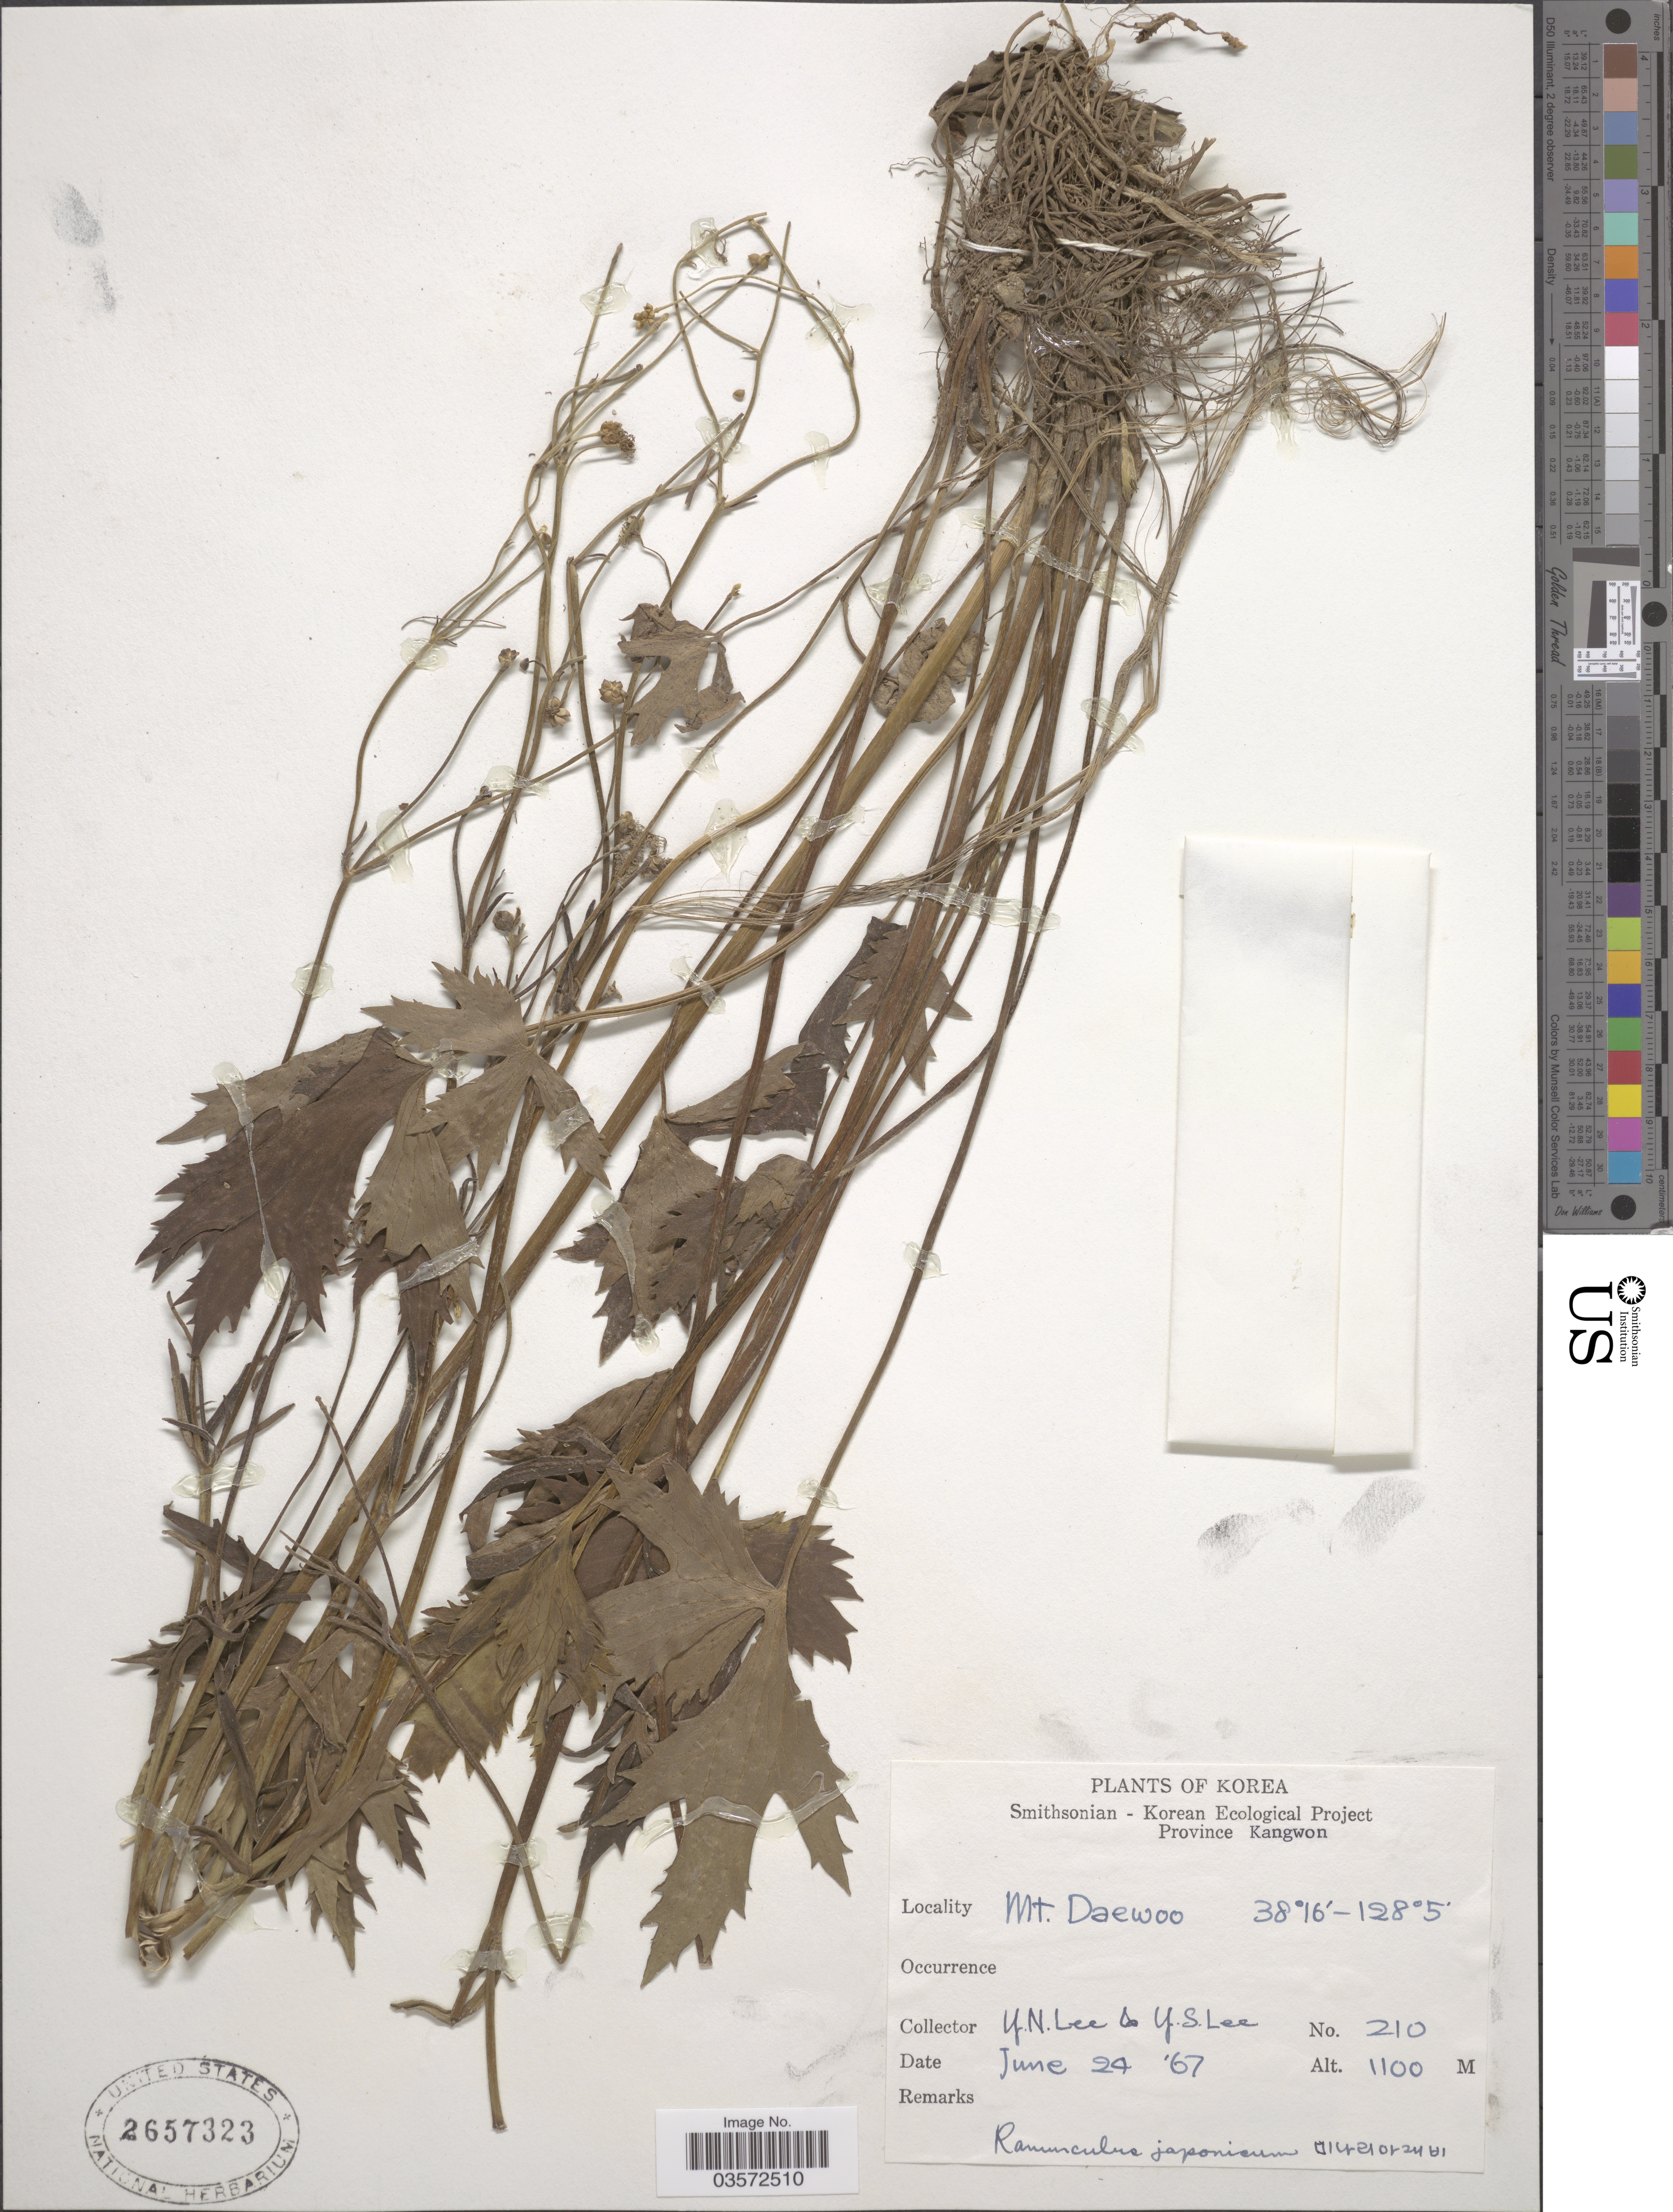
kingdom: Plantae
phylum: Tracheophyta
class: Magnoliopsida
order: Ranunculales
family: Ranunculaceae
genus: Ranunculus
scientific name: Ranunculus japonicus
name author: Thunb.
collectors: Y. N. Lee & Y. S. Lee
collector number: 210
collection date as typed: Transcribed d/m/y: 24/6/67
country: North Korea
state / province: Kangwon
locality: Province Kangwon. Mt. Daewoo.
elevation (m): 1100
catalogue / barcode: US 2657323